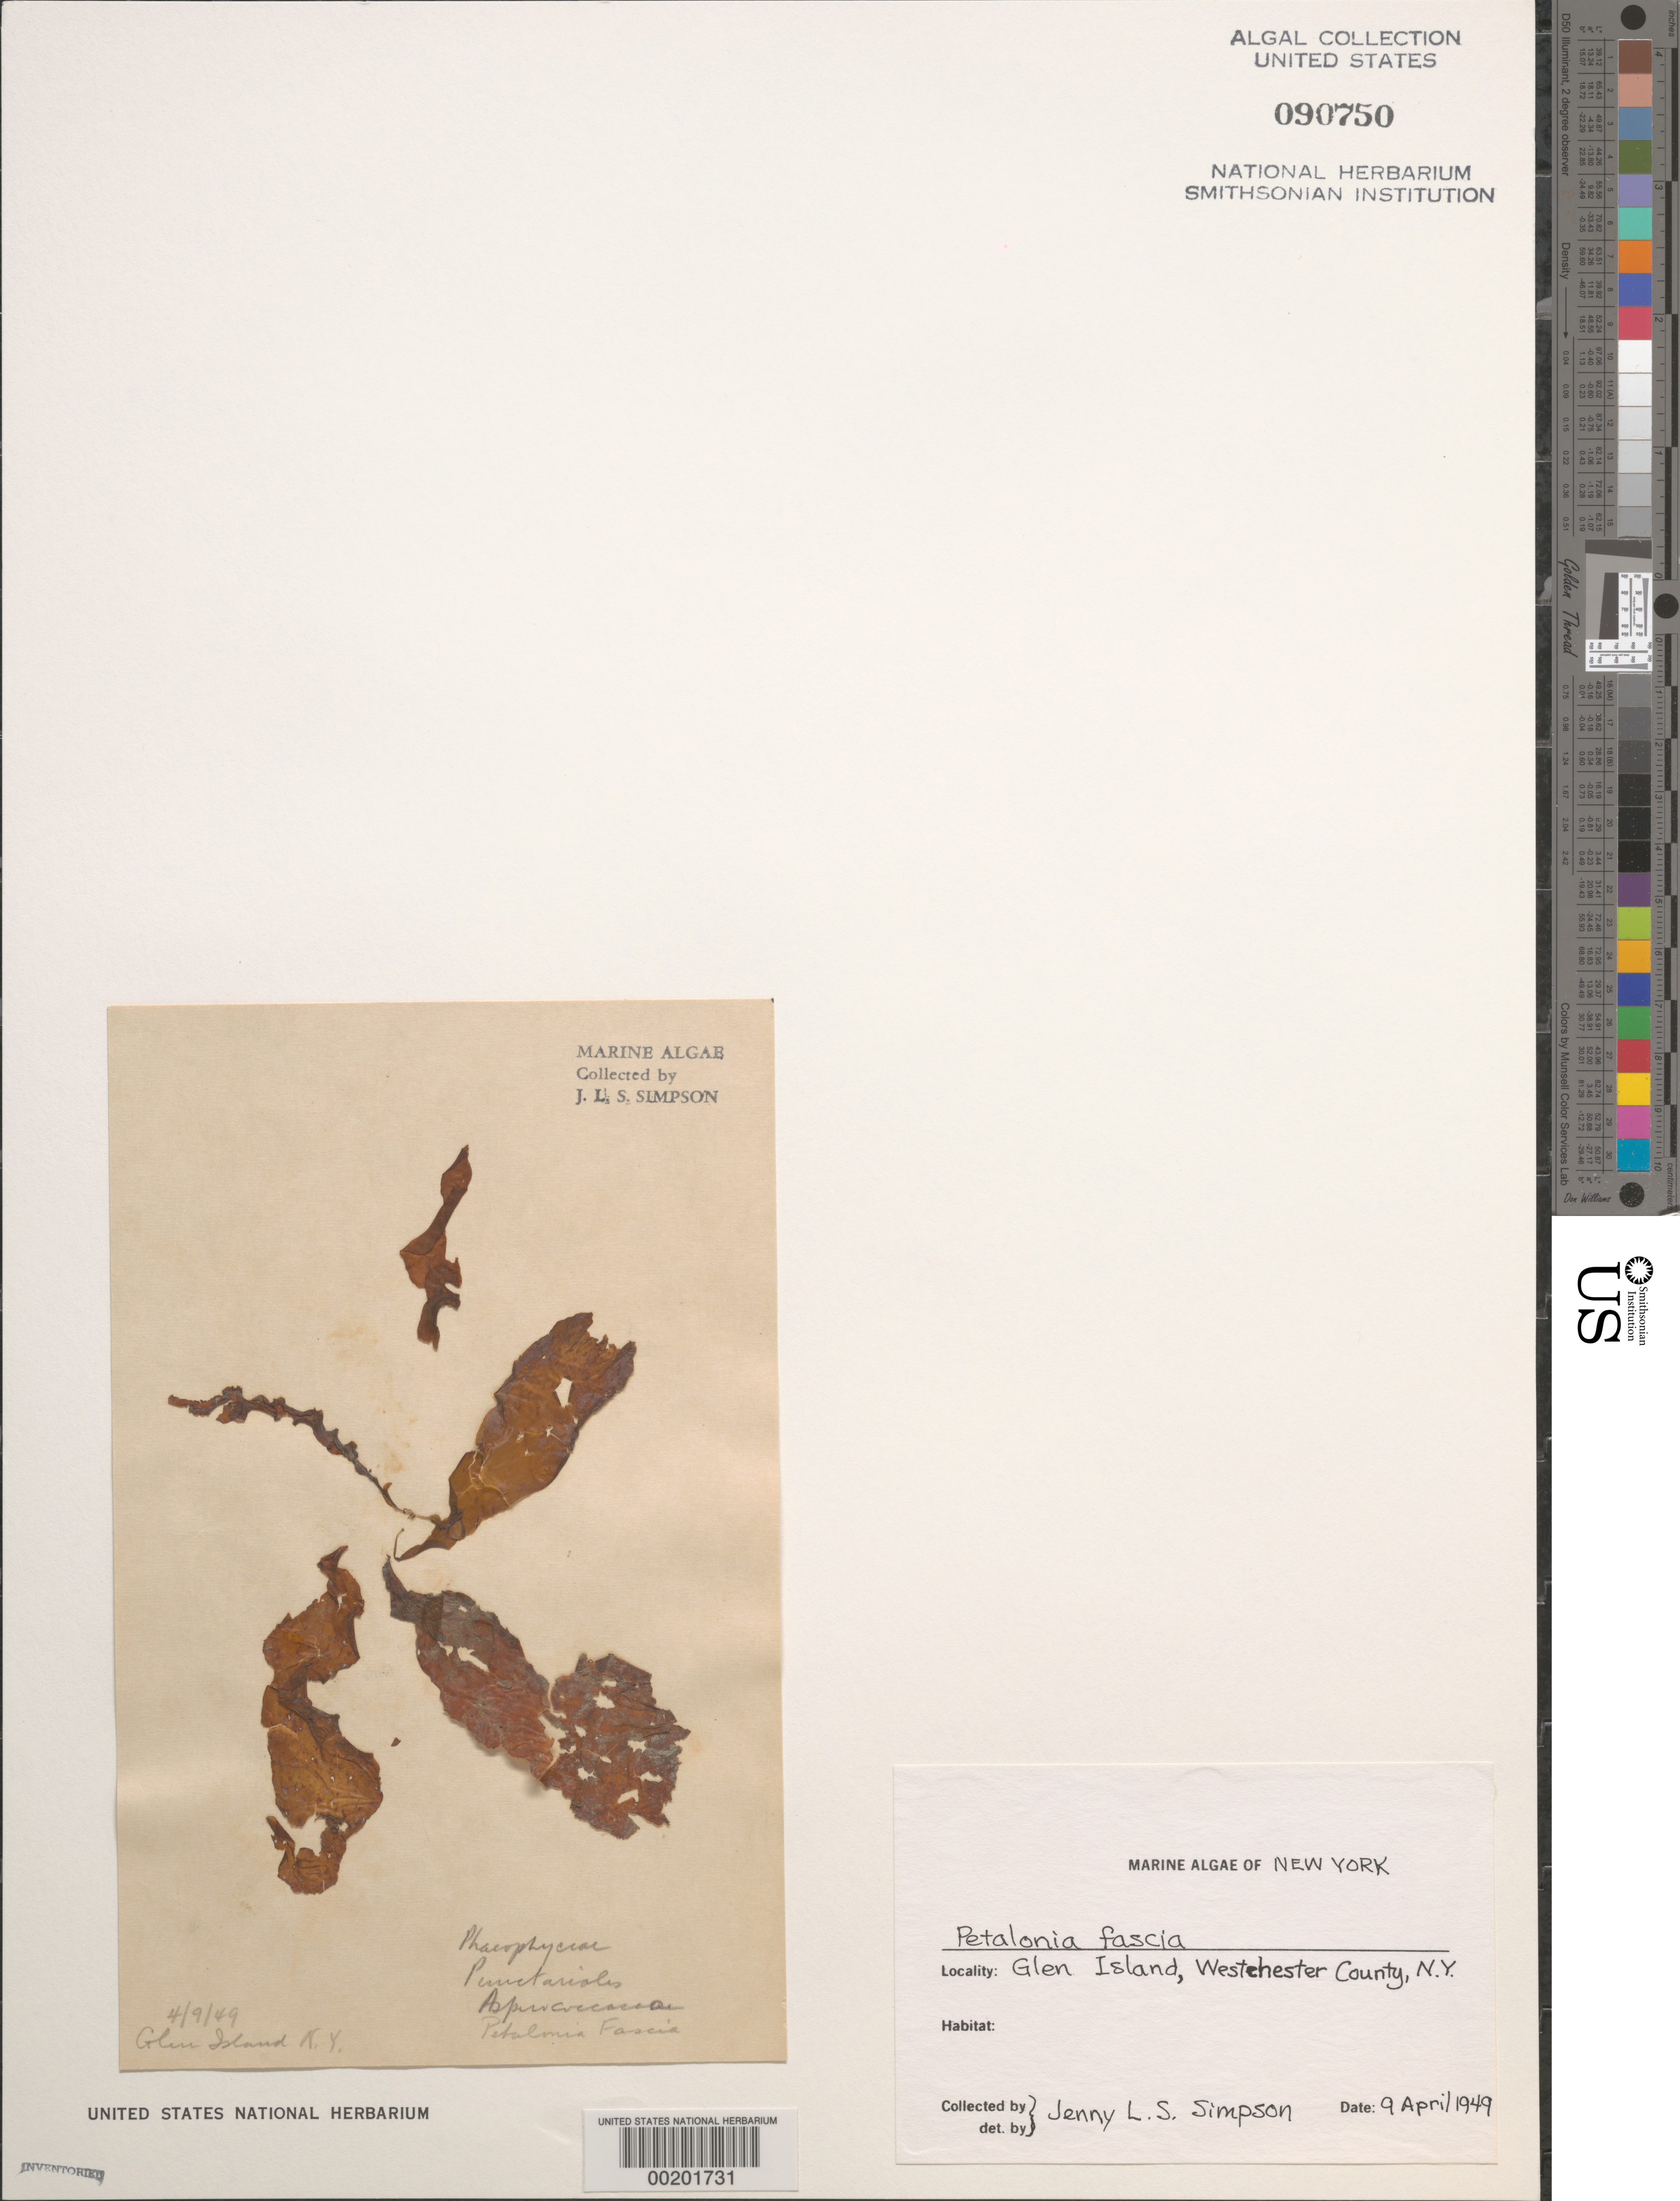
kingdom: Chromista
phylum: Ochrophyta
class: Phaeophyceae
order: Scytosiphonales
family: Scytosiphonaceae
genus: Petalonia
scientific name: Petalonia fascia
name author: (O.F. Müller) Kuntze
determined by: Simpson, J. L. S.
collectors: J. Simpson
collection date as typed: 09 Apr 1949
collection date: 1949-04-09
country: United States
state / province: New York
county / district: Westchester County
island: Glen Island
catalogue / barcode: US 90750